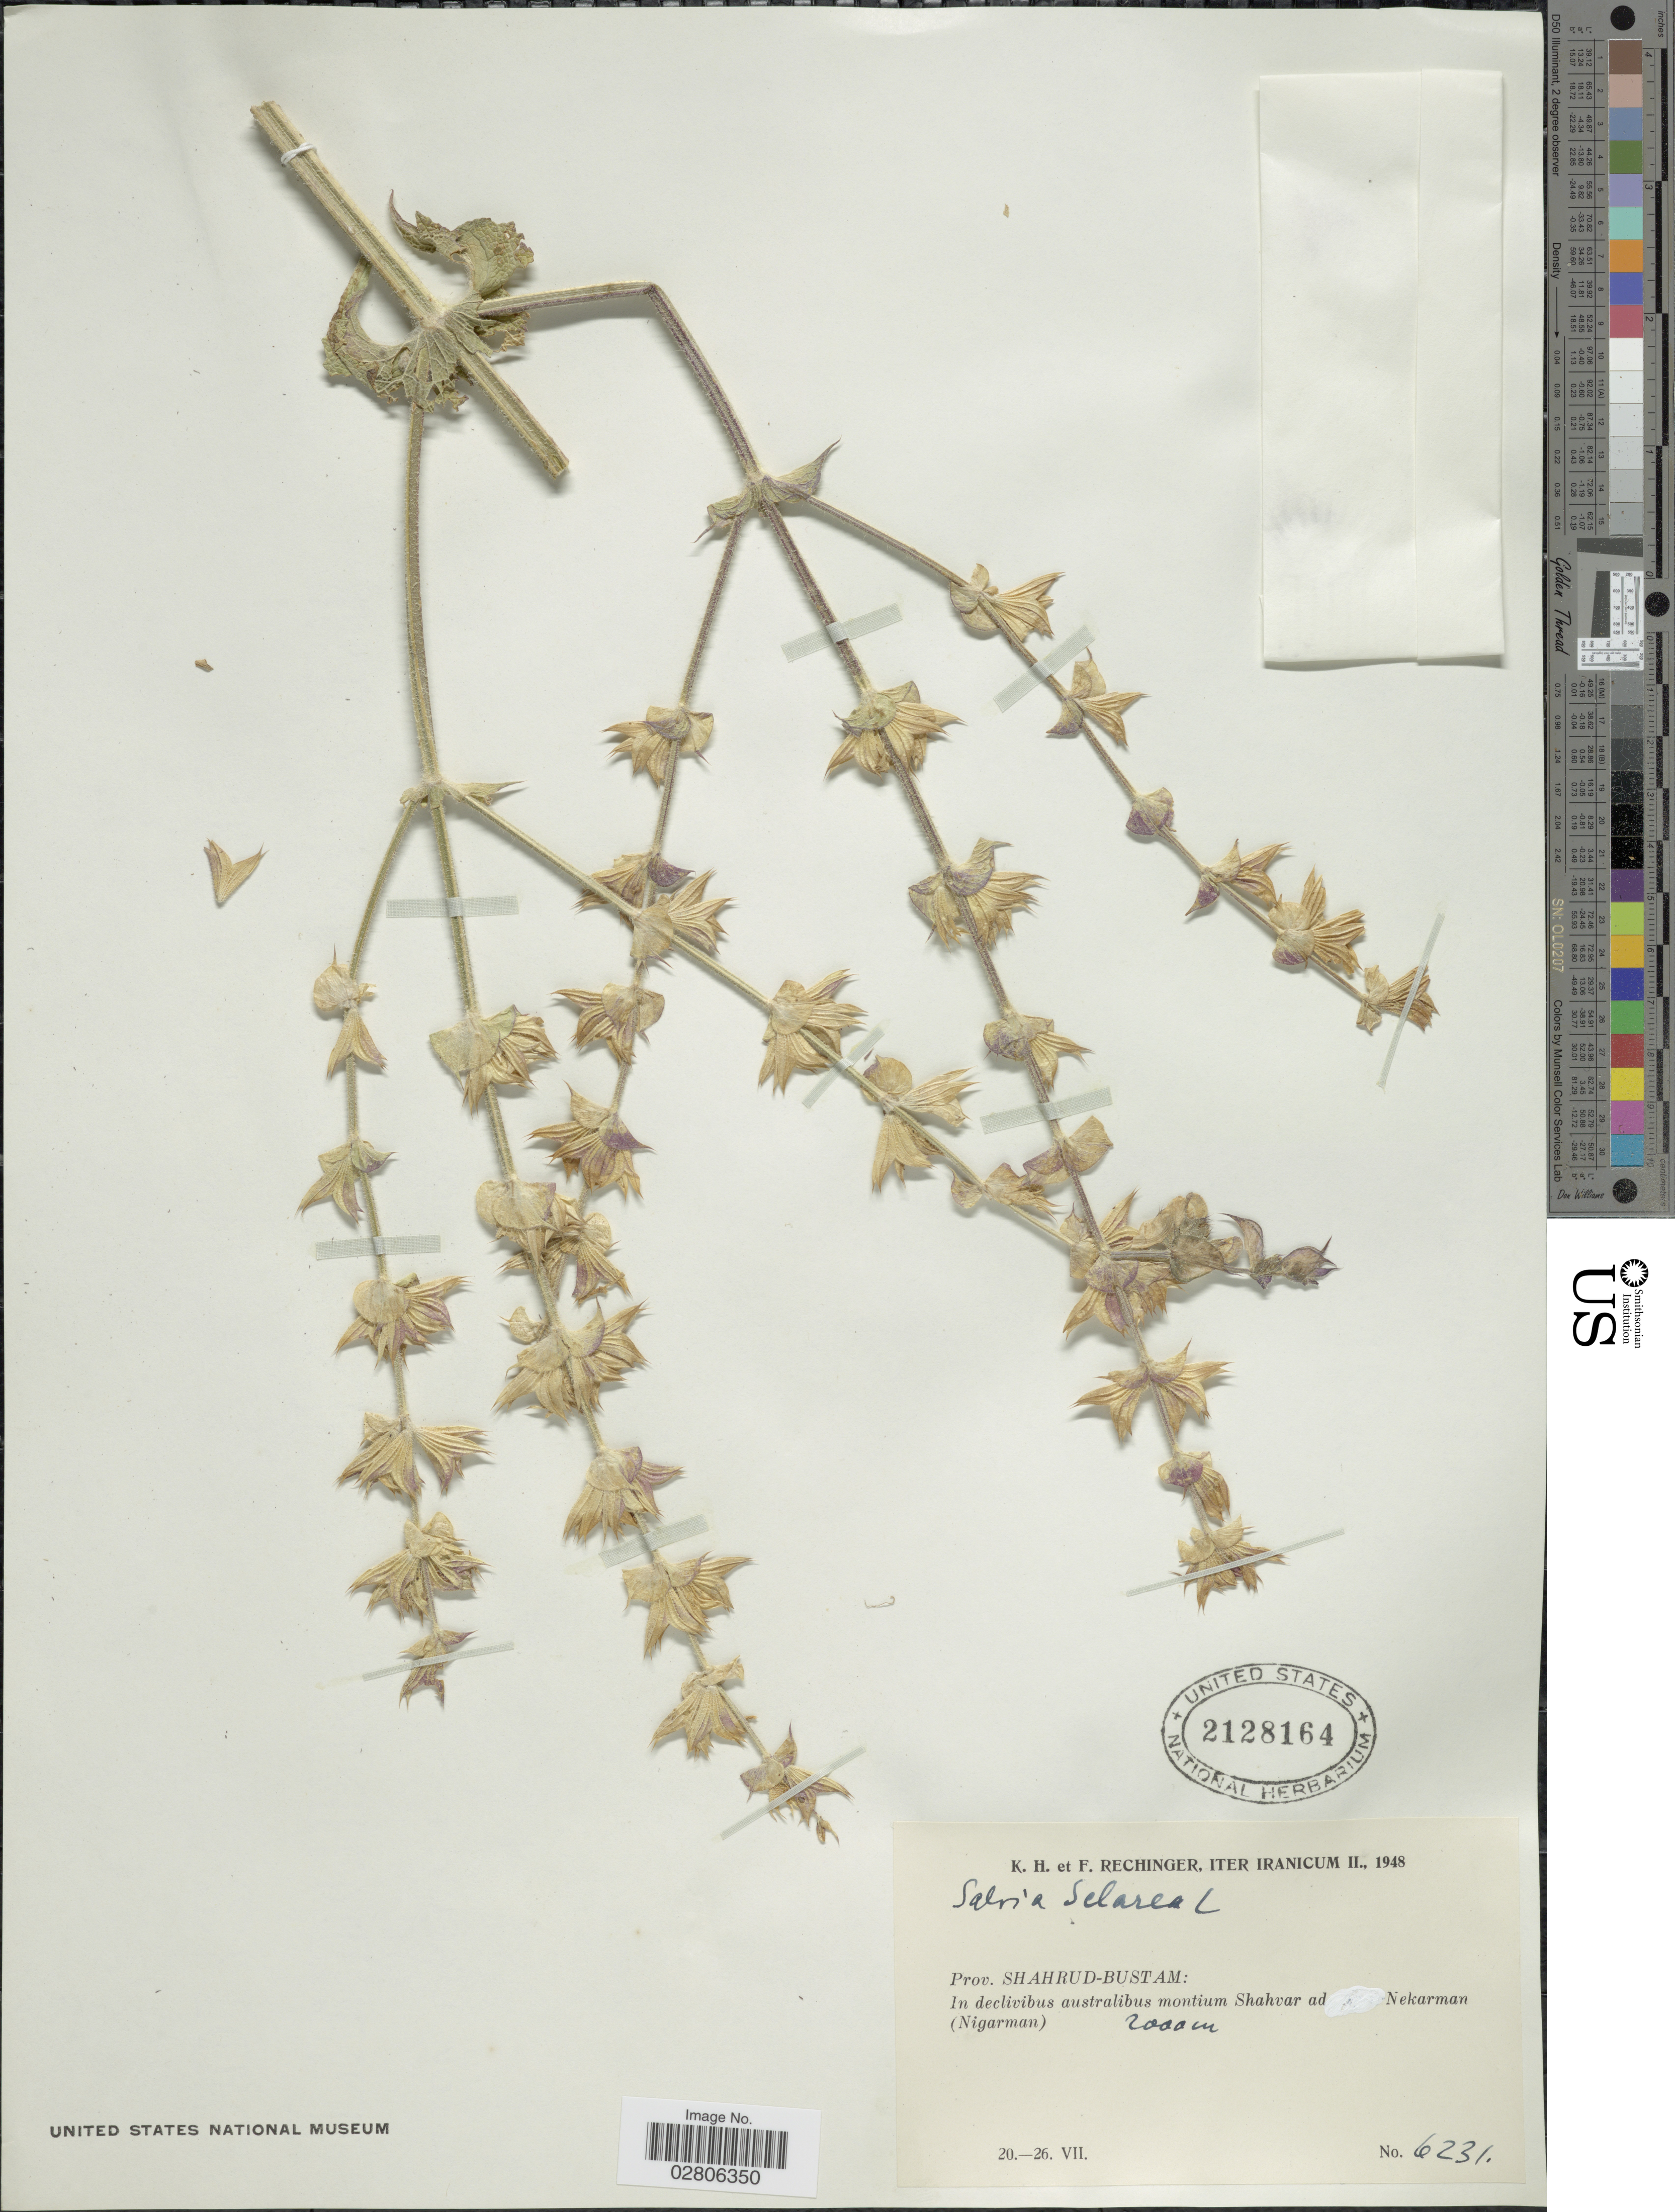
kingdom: Plantae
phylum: Tracheophyta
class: Magnoliopsida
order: Lamiales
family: Lamiaceae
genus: Salvia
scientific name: Salvia sclarea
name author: L.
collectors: K. H. Rechinger & F. Rechinger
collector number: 6231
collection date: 1948-07-20/1948-07-26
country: Iran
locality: Prov. Shahrud-Bustam, In declivibus australibus montium Shahvar ad Nekarman (Nigarman).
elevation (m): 2000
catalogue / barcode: US 2128164